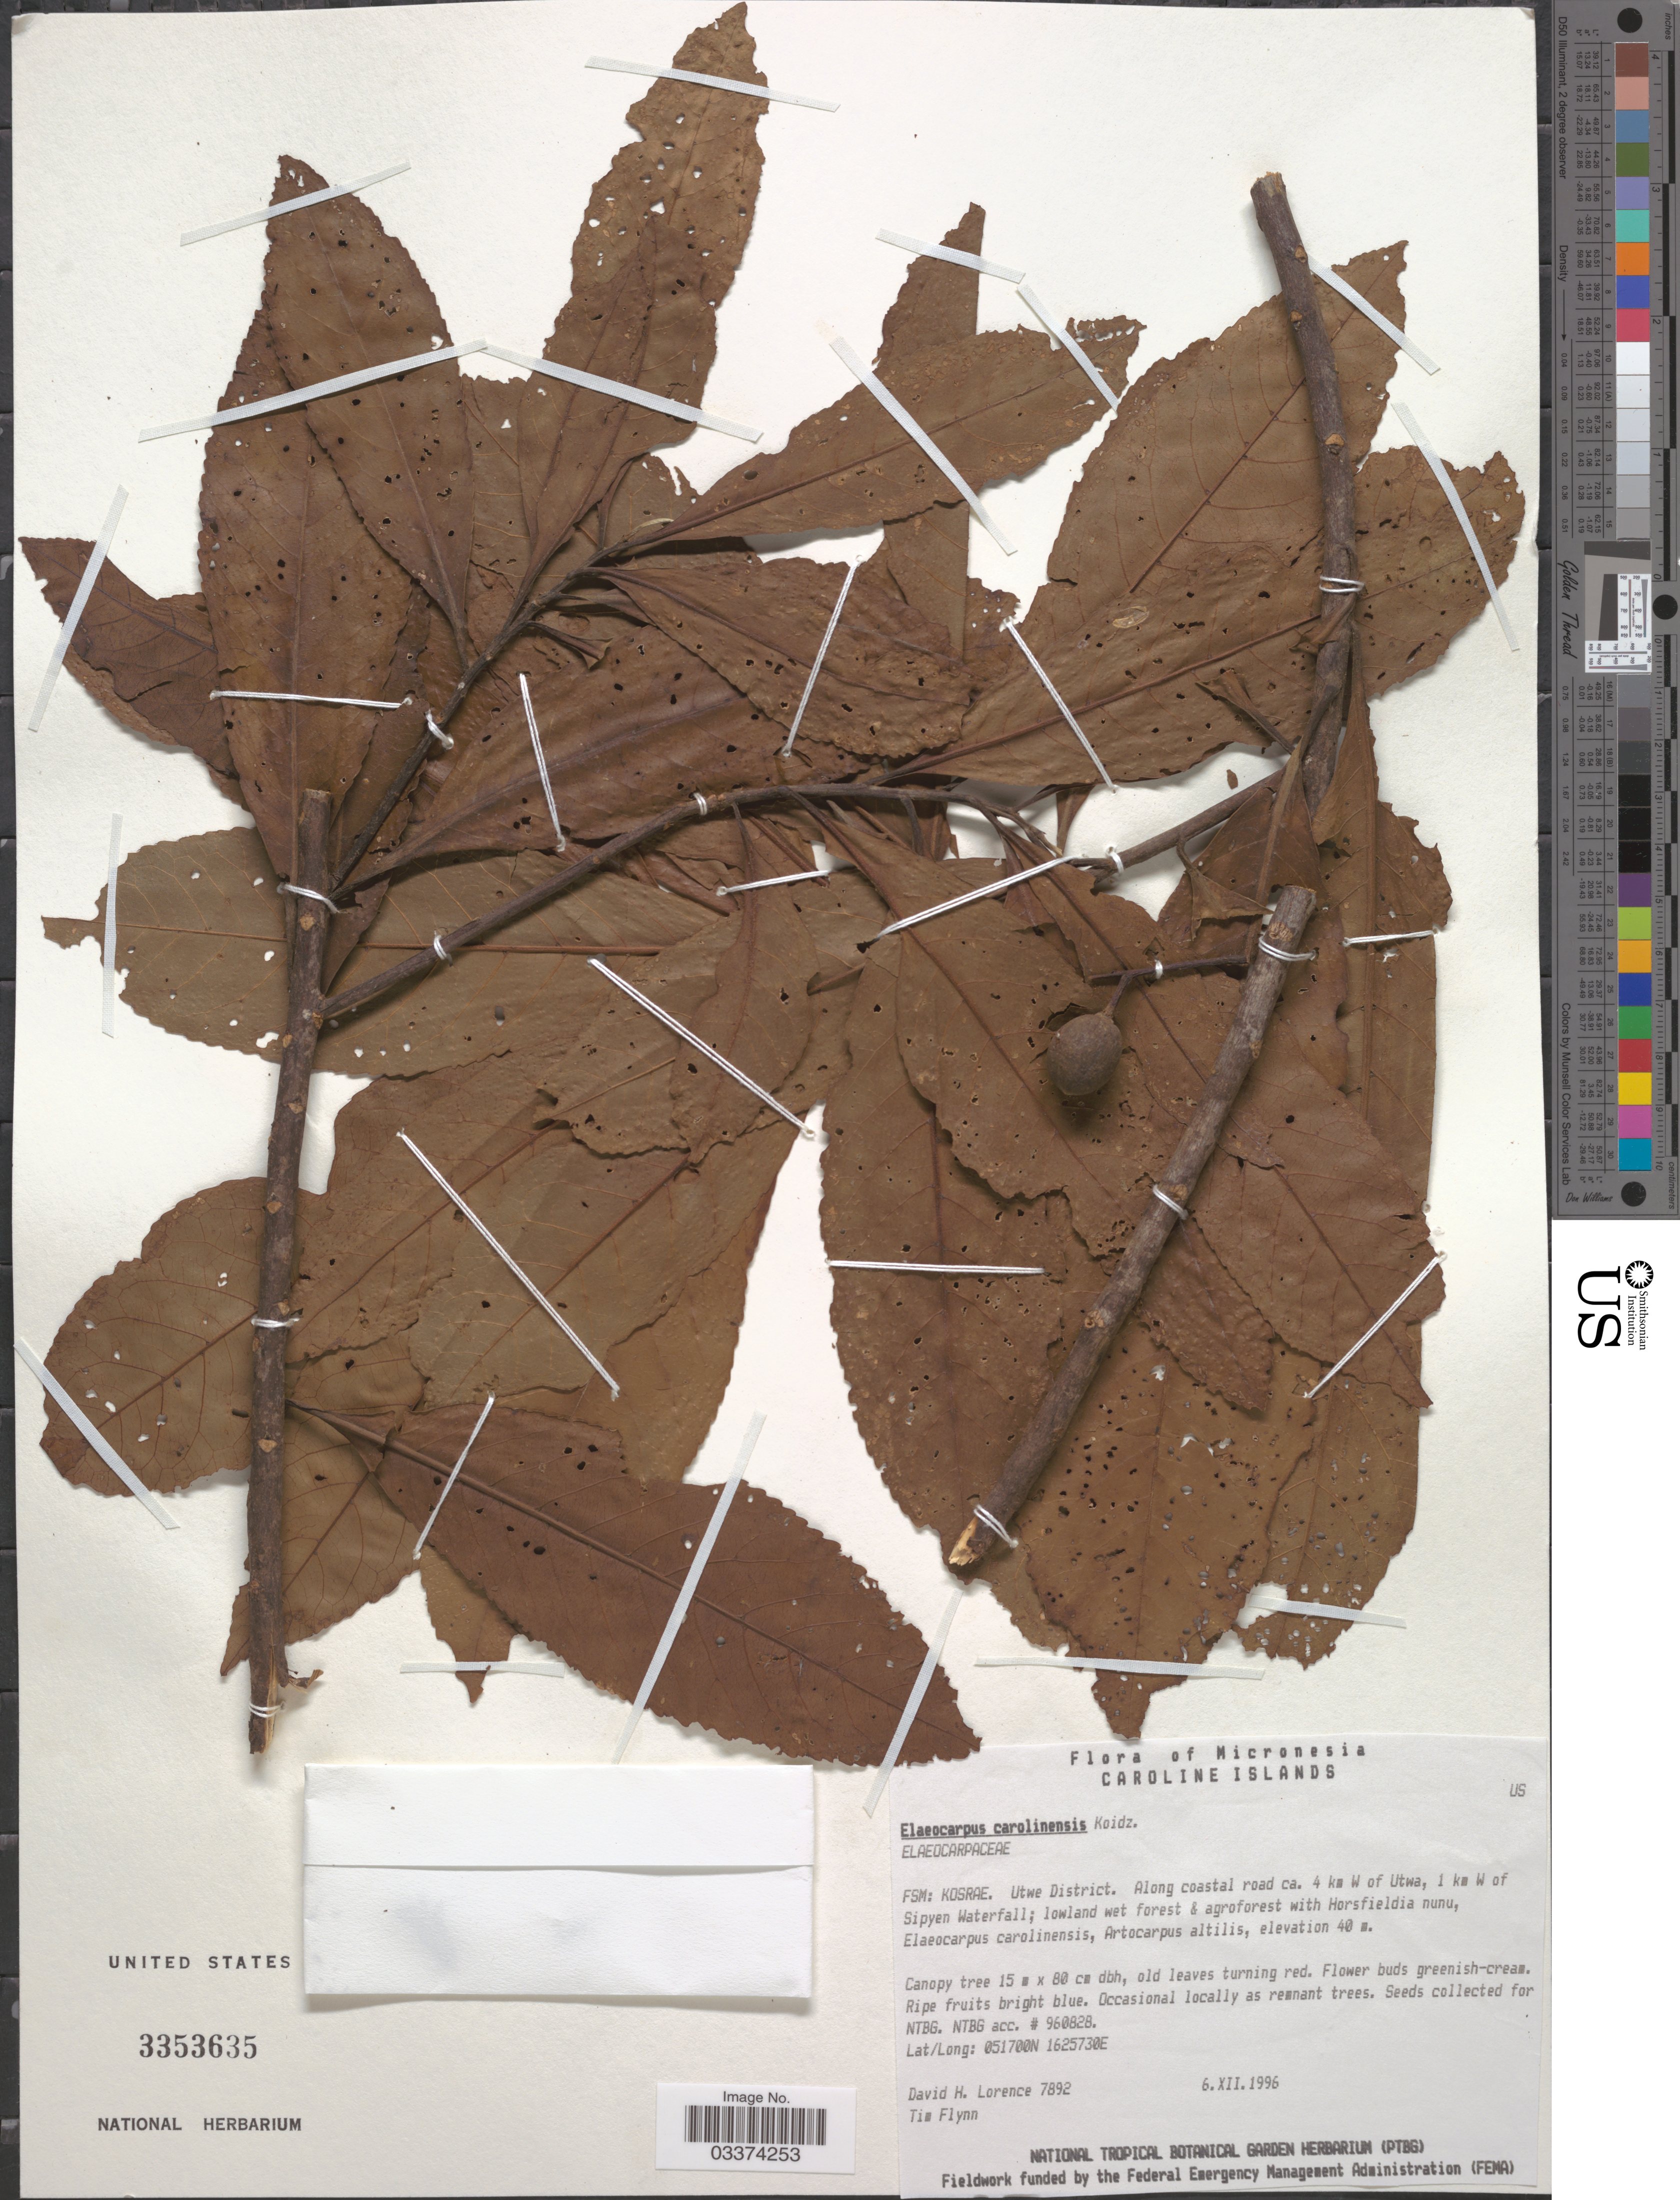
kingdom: Plantae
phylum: Tracheophyta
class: Magnoliopsida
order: Oxalidales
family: Elaeocarpaceae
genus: Elaeocarpus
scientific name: Elaeocarpus carolinensis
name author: Koidz.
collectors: D. Lorence & T. Flynn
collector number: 7892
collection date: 1996-12-06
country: Micronesia, Federated States of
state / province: Kosrae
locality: Caroline Islands. FSM: Utwe District. Along coastal road ca. 4 km W of Utwa, 1 km W of Sipyen Waterfall.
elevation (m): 40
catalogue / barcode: US 3353635